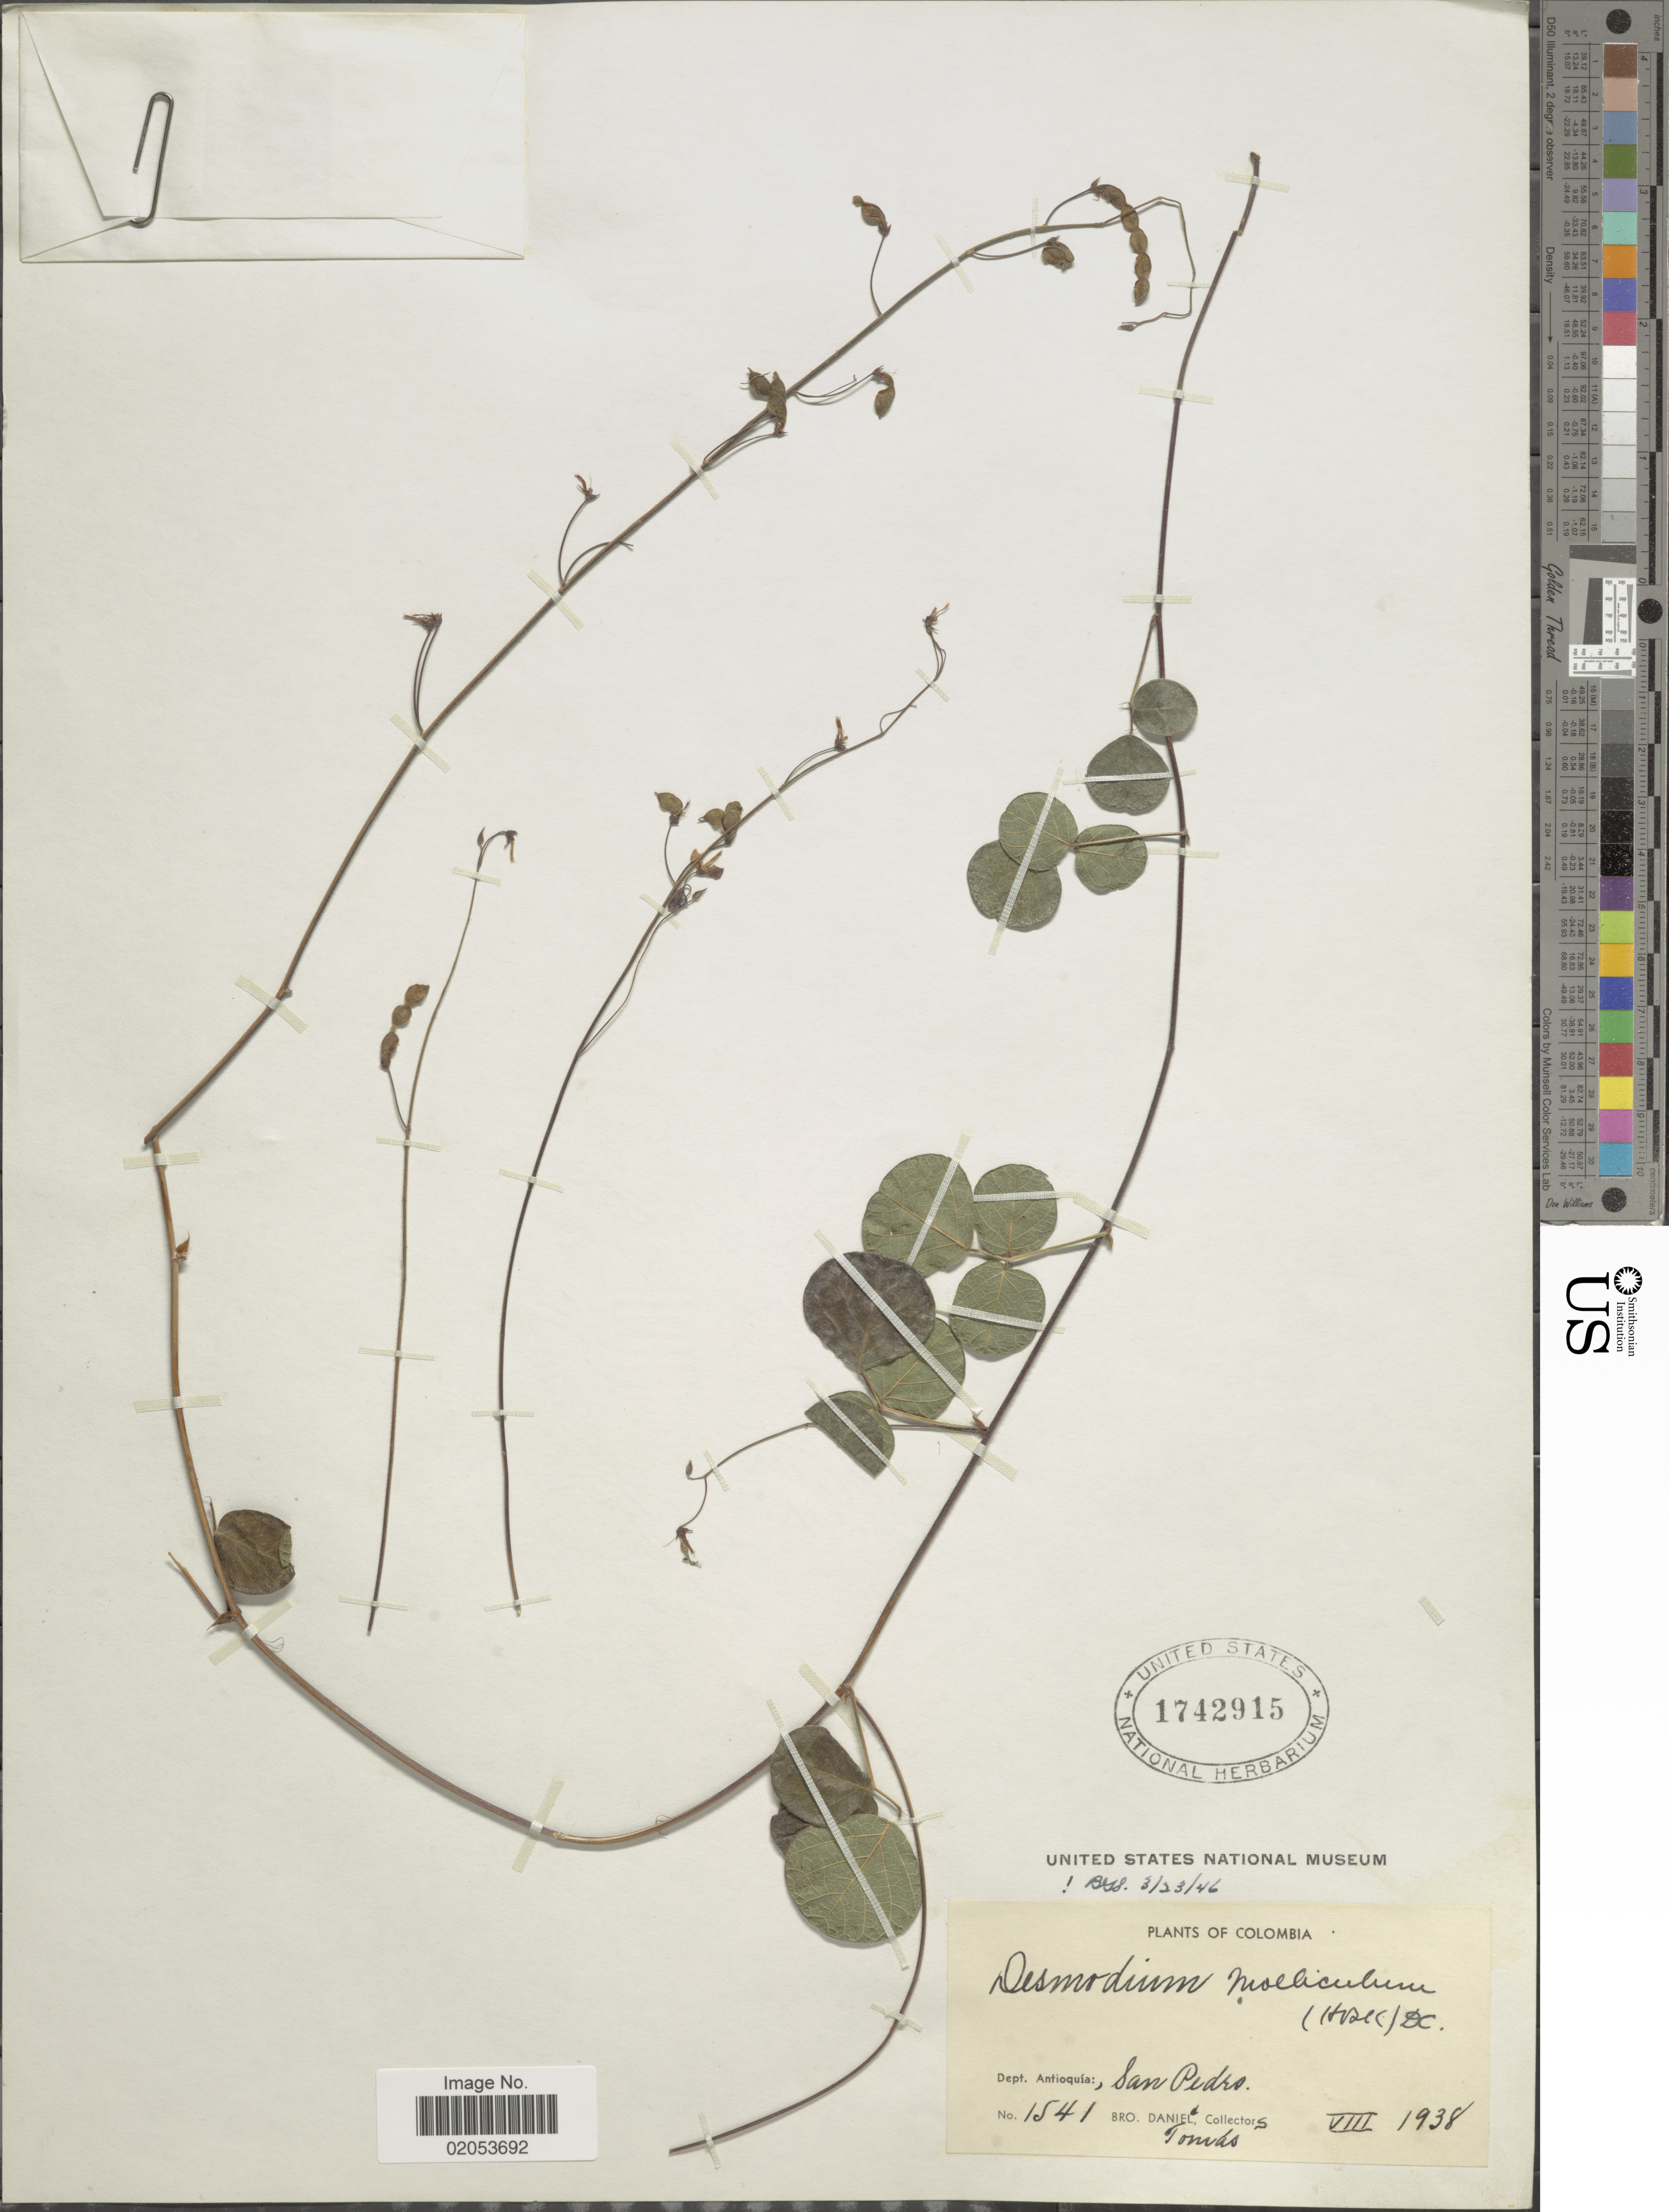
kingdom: Plantae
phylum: Tracheophyta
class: Magnoliopsida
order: Fabales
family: Fabaceae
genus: Desmodium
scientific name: Desmodium molliculum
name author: (Kunth) DC.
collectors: Bro. Daniel & -. Tomas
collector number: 1541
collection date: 1938-08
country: Colombia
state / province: Antioquia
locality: San Pedro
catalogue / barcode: US 1742915